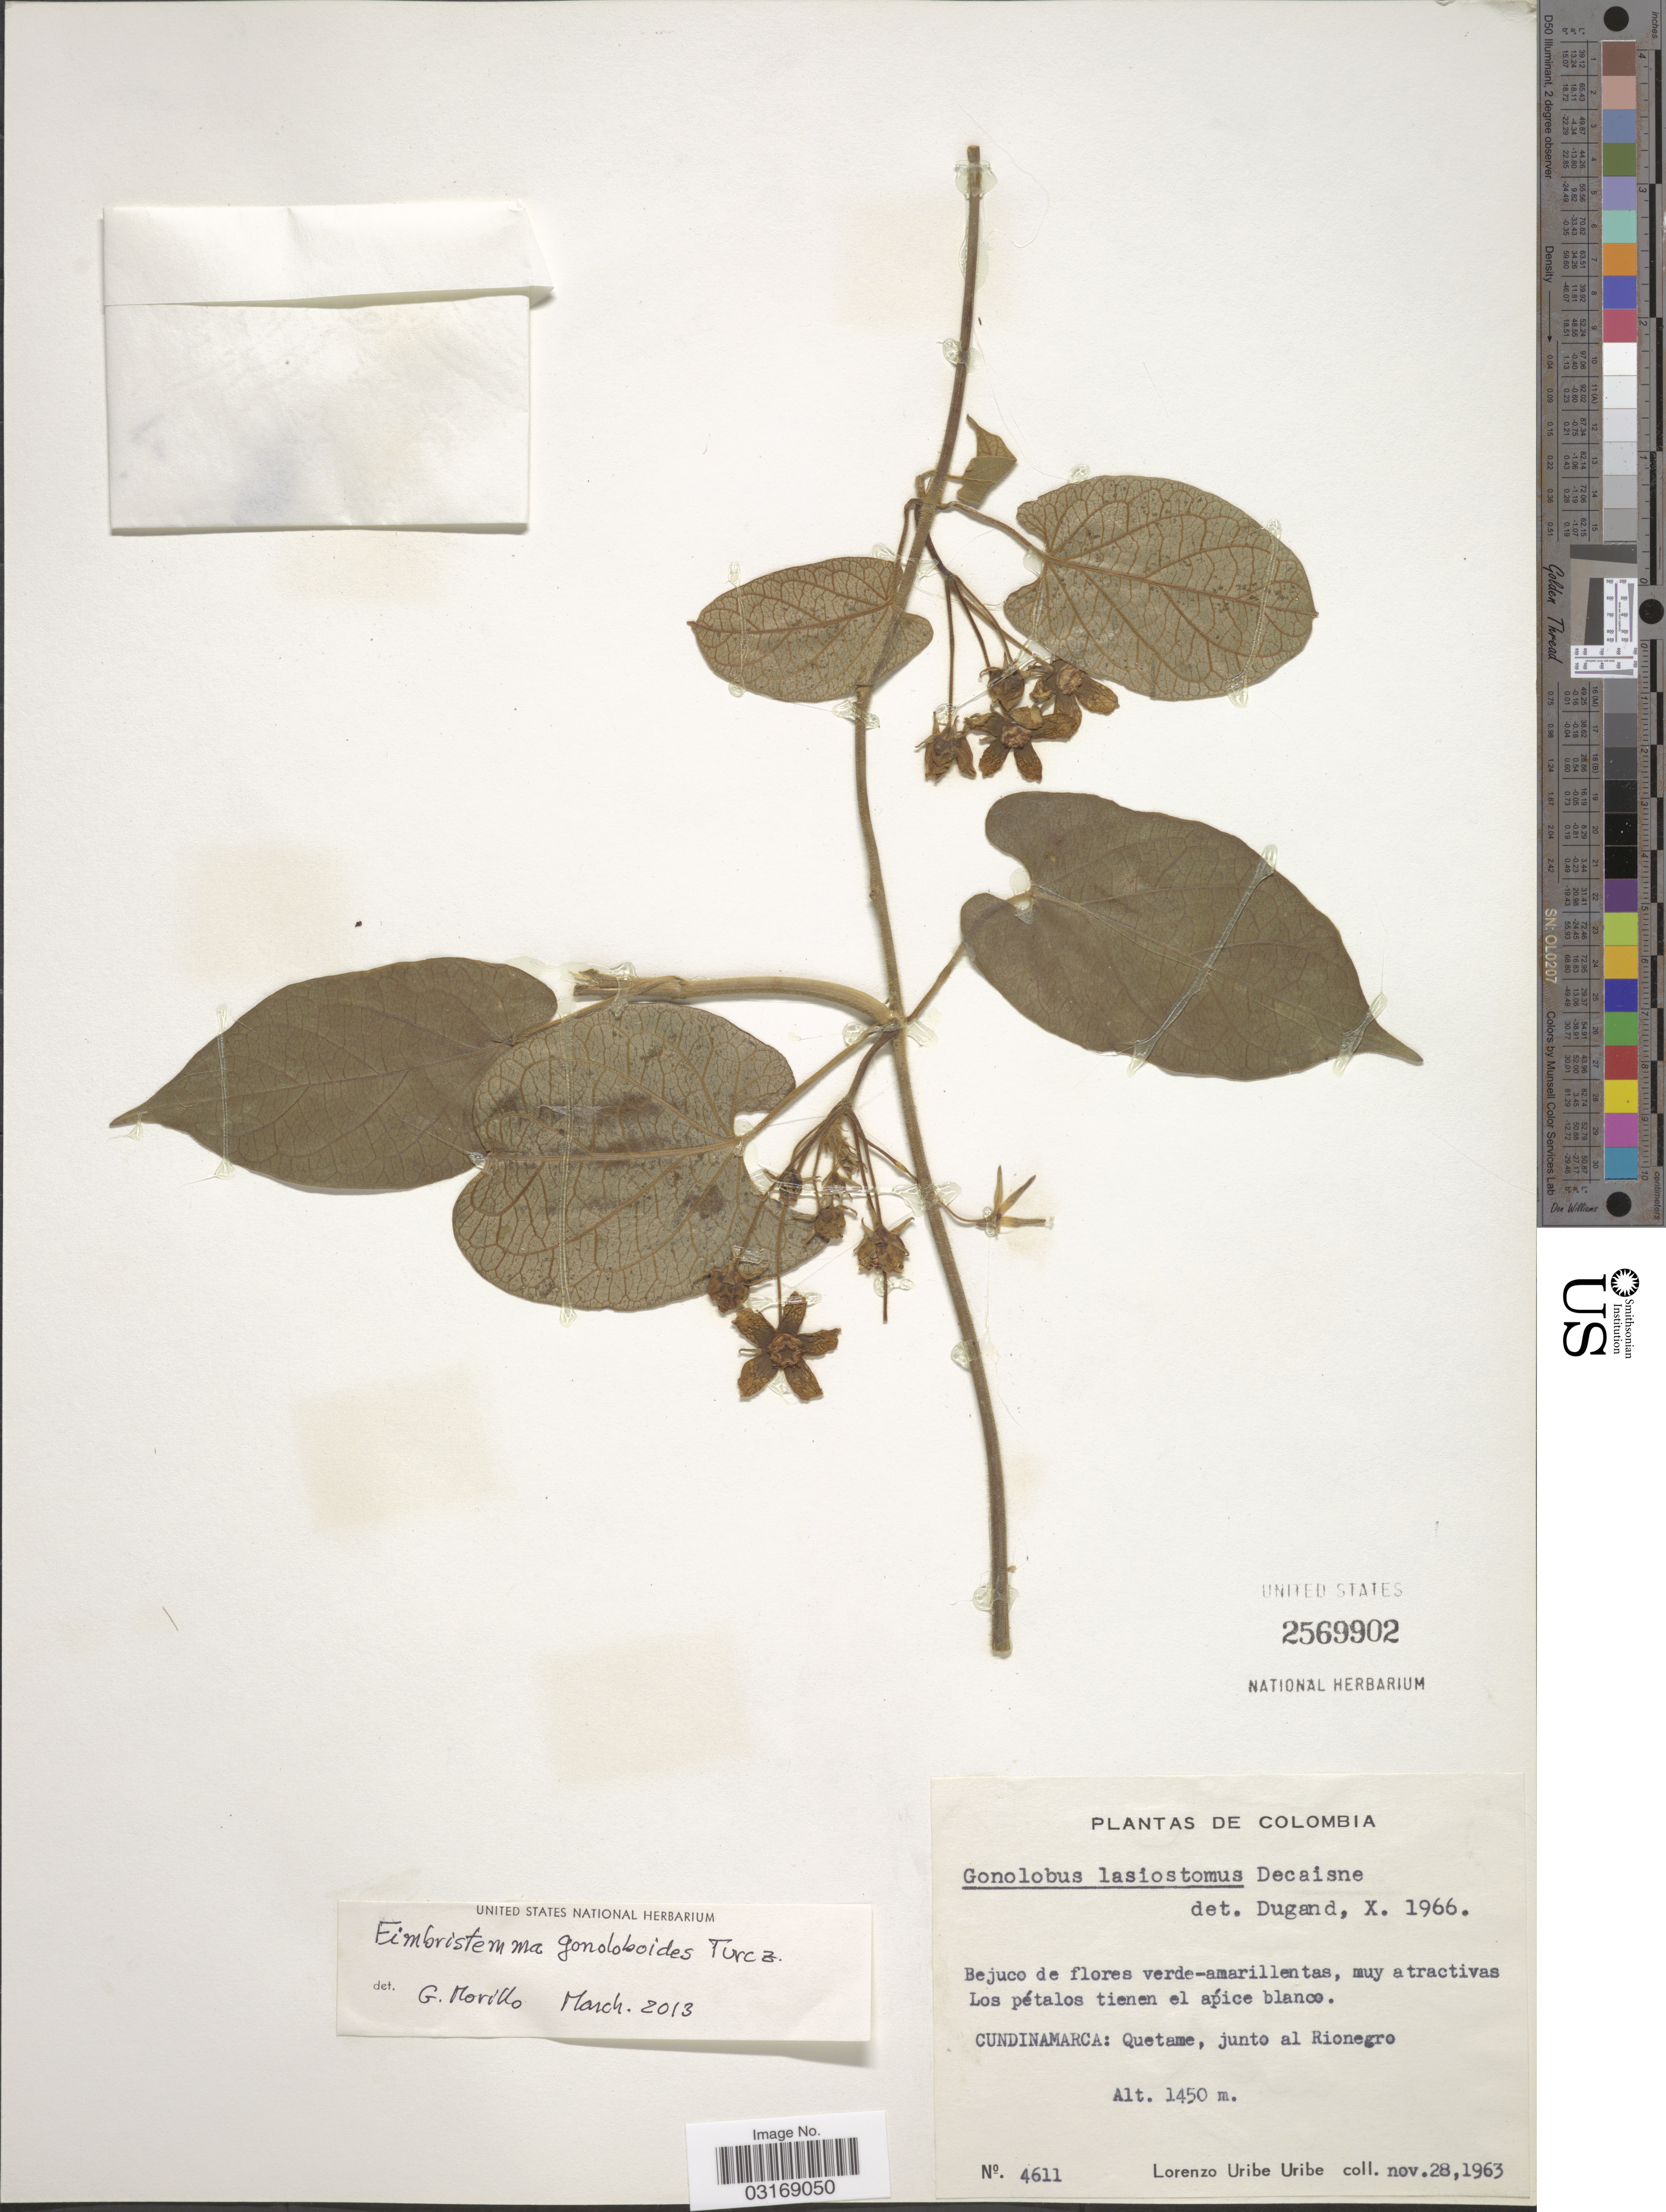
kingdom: Plantae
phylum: Tracheophyta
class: Magnoliopsida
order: Gentianales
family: Apocynaceae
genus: Fimbristemma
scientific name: Fimbristemma gonoloboides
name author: Turcz.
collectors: L. Uribe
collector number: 4611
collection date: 1963-11-28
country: Colombia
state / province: Cundinamarca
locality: Quetame, junto al Rionegro.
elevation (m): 1450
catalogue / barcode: US 2569902